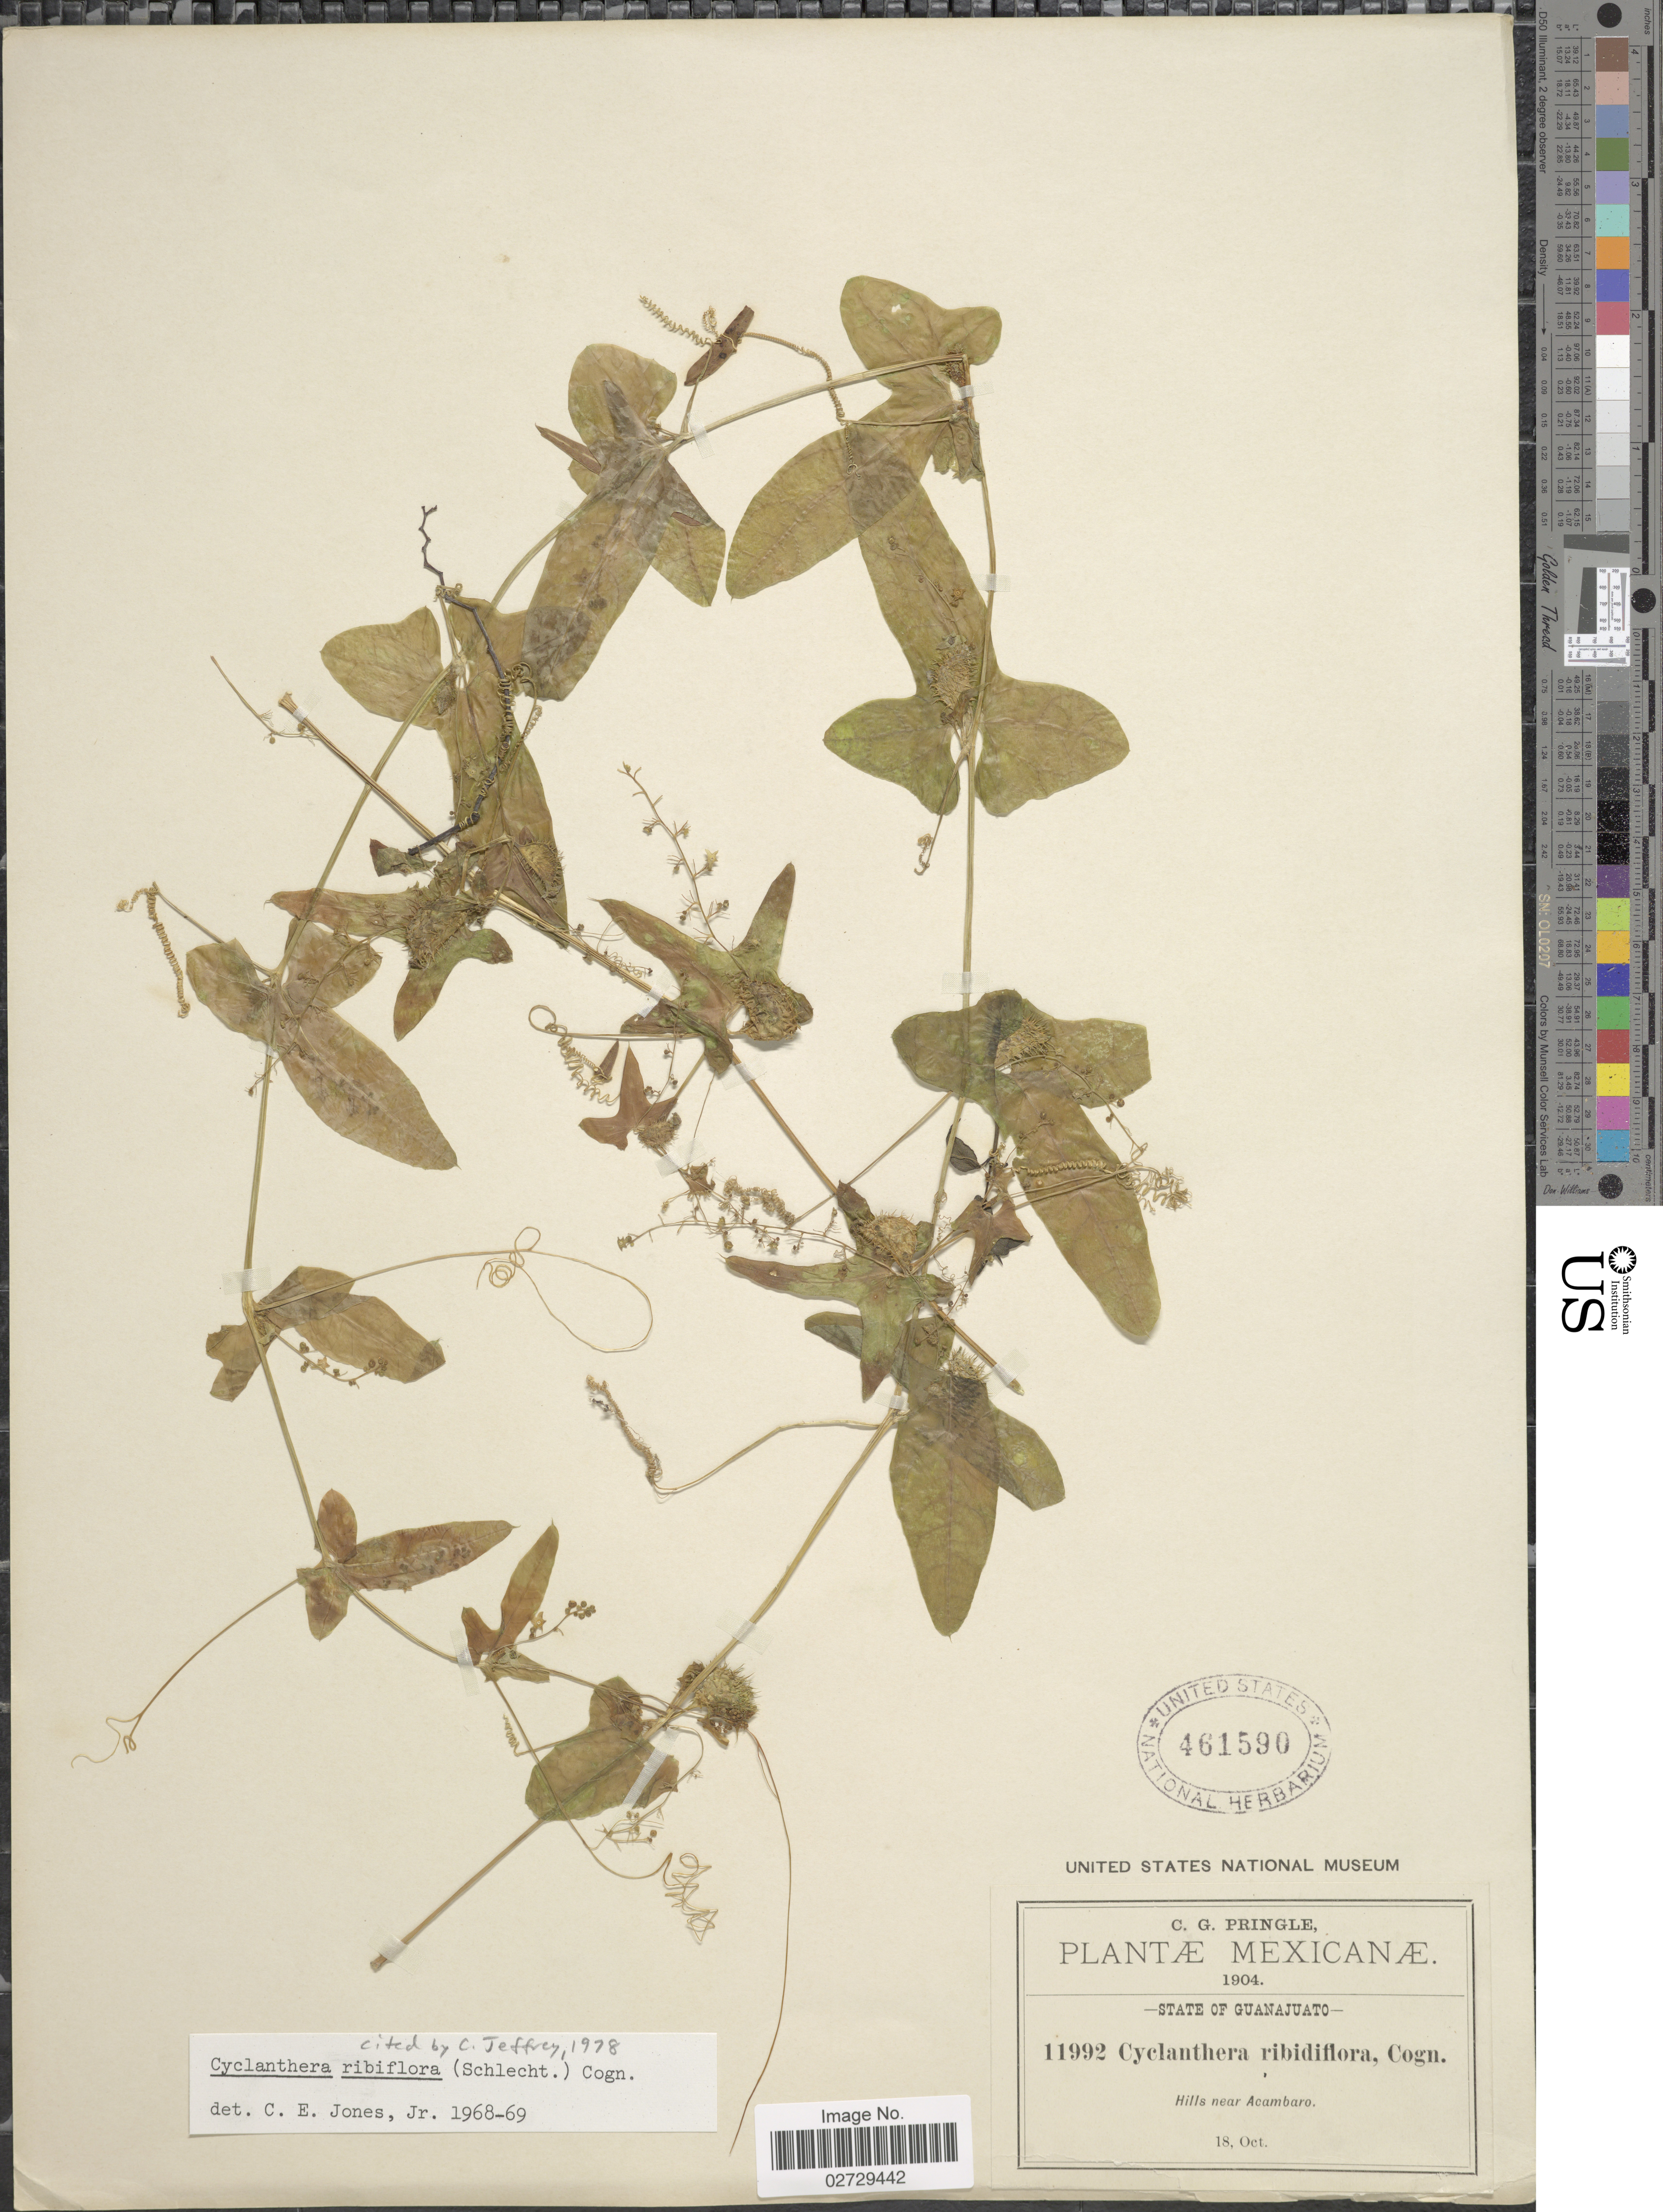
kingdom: Plantae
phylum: Tracheophyta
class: Magnoliopsida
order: Cucurbitales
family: Cucurbitaceae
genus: Cyclanthera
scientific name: Cyclanthera ribiflora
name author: (Schltdl.) Cogn.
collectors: C. G. Pringle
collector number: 11992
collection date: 1904-10-18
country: Mexico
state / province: Guanajuato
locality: Hills near Acambaro.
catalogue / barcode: US 461590